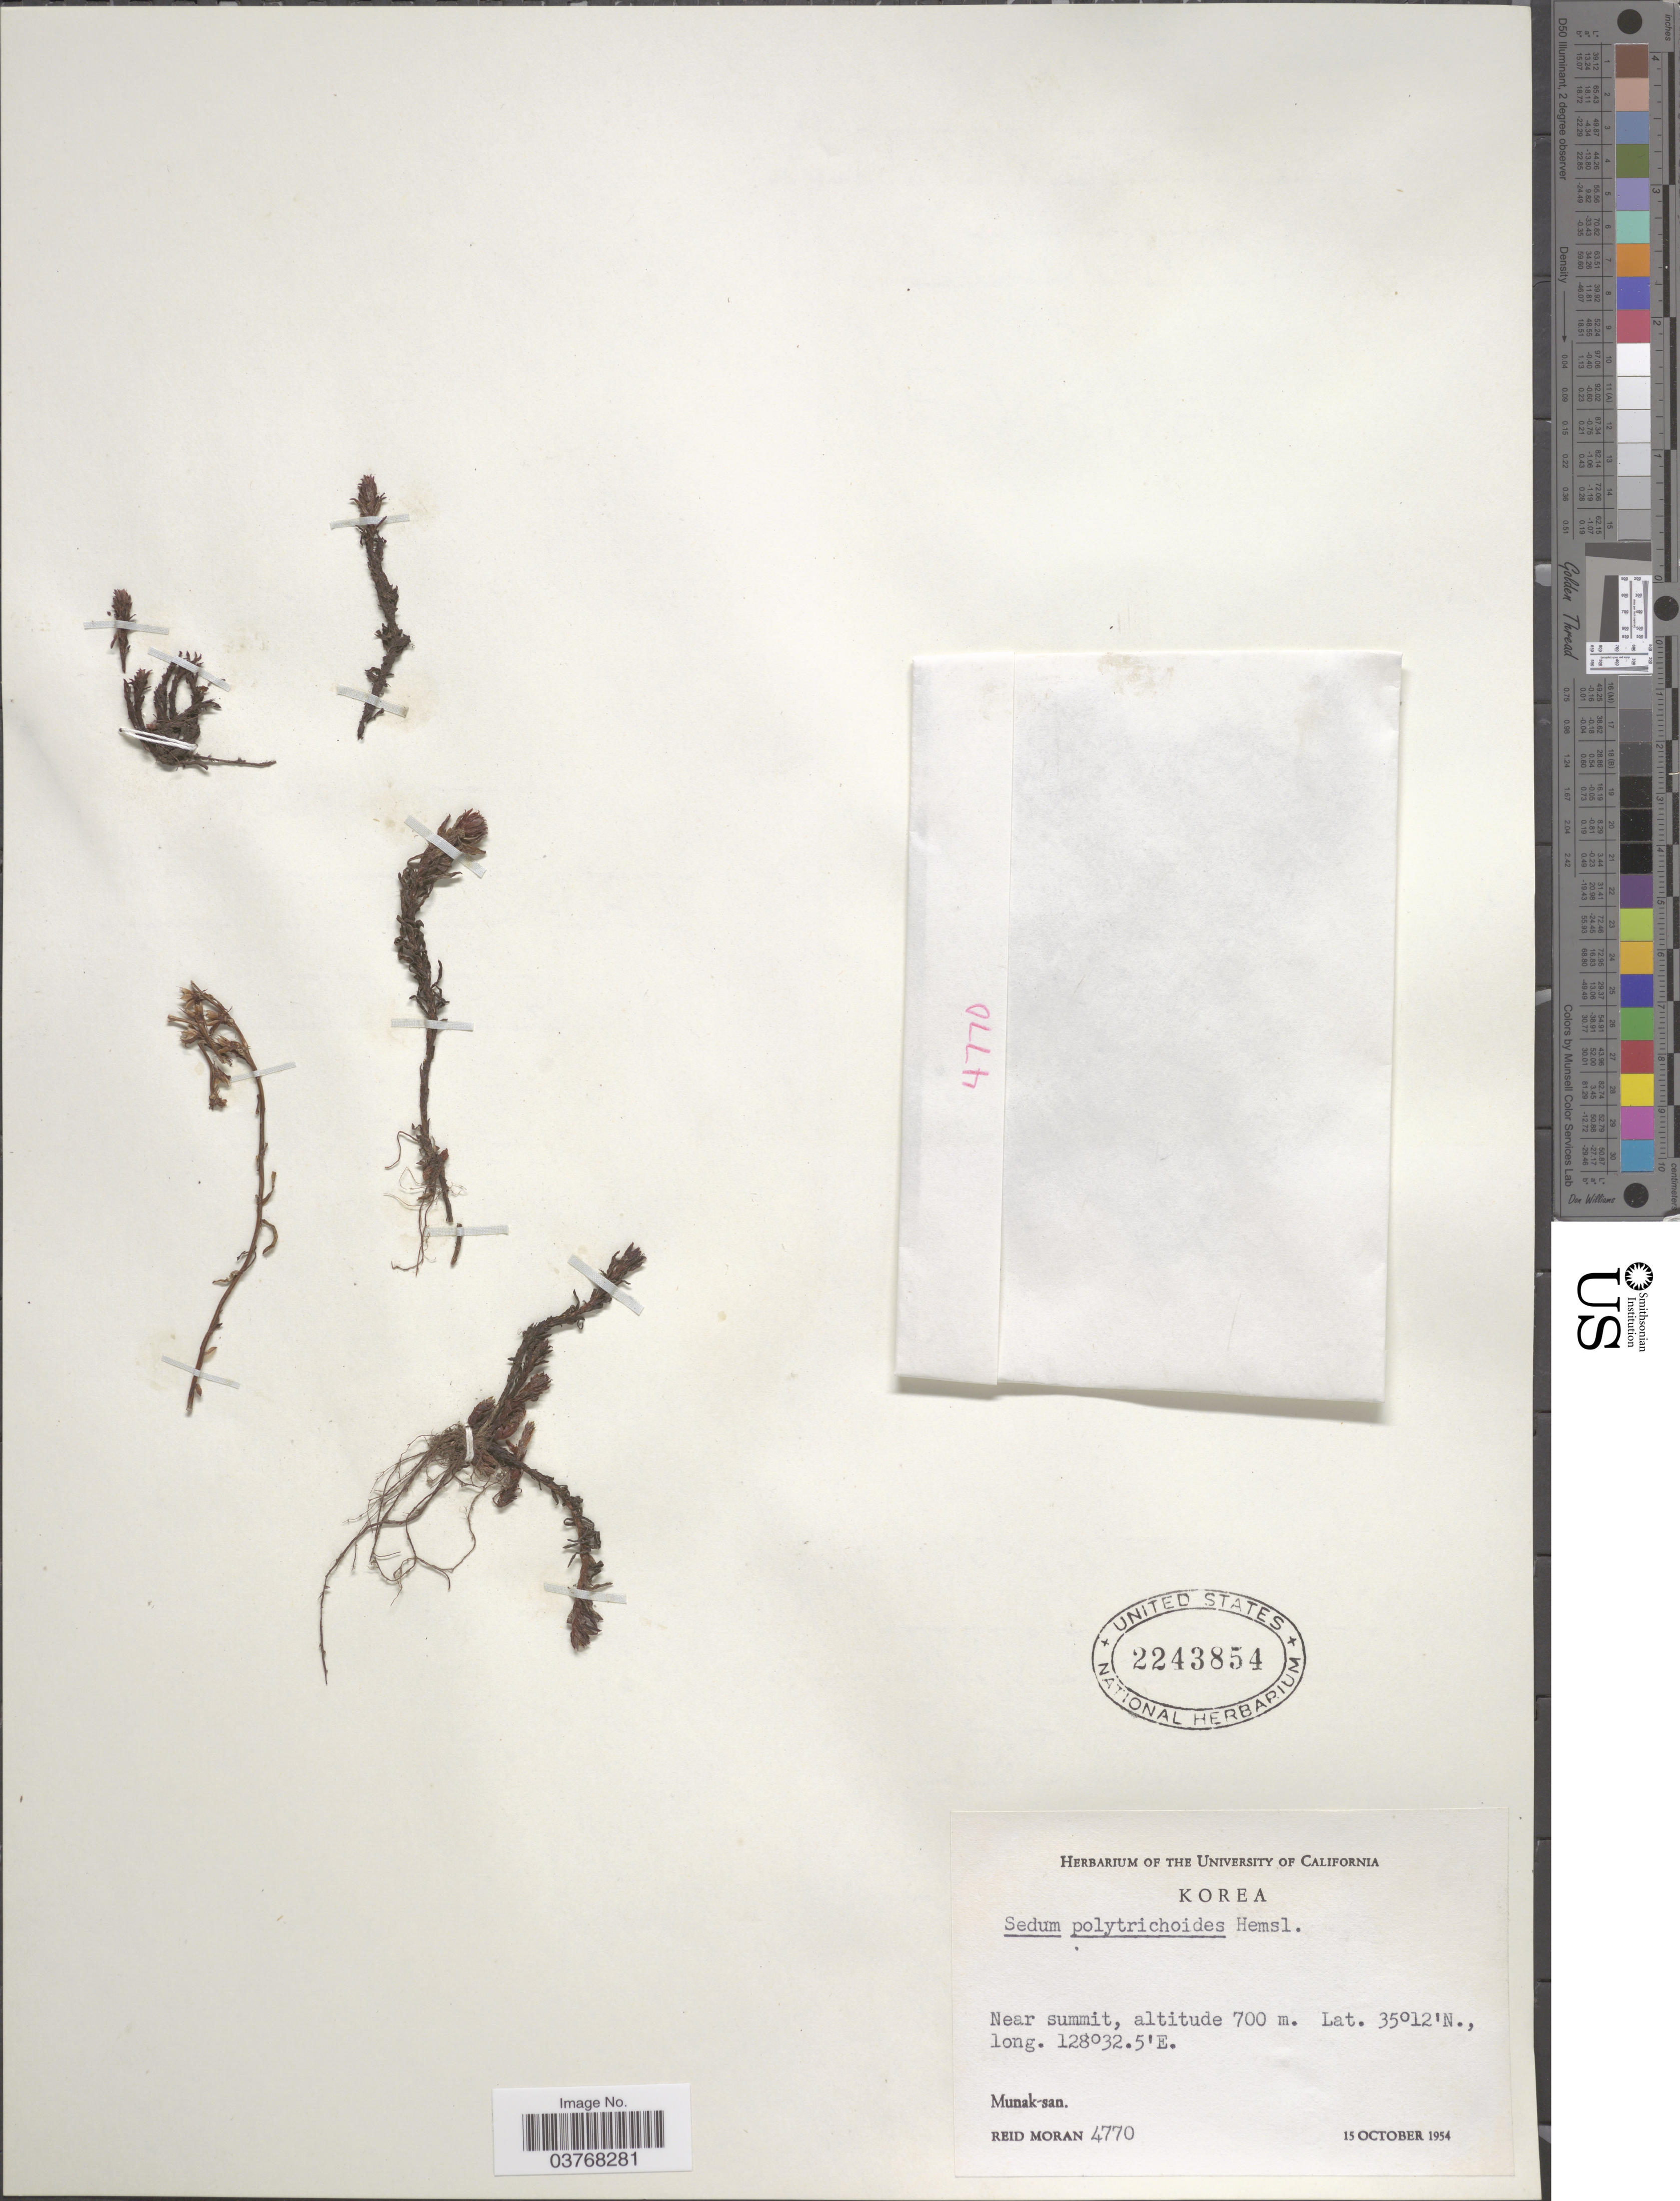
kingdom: Plantae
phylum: Tracheophyta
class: Magnoliopsida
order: Saxifragales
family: Crassulaceae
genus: Sedum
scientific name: Sedum polytrichoides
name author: Hemsl.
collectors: R. Moran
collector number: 4770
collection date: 1954-10-15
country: North Korea / South Korea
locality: Near summit.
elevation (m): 700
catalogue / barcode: US 2243854